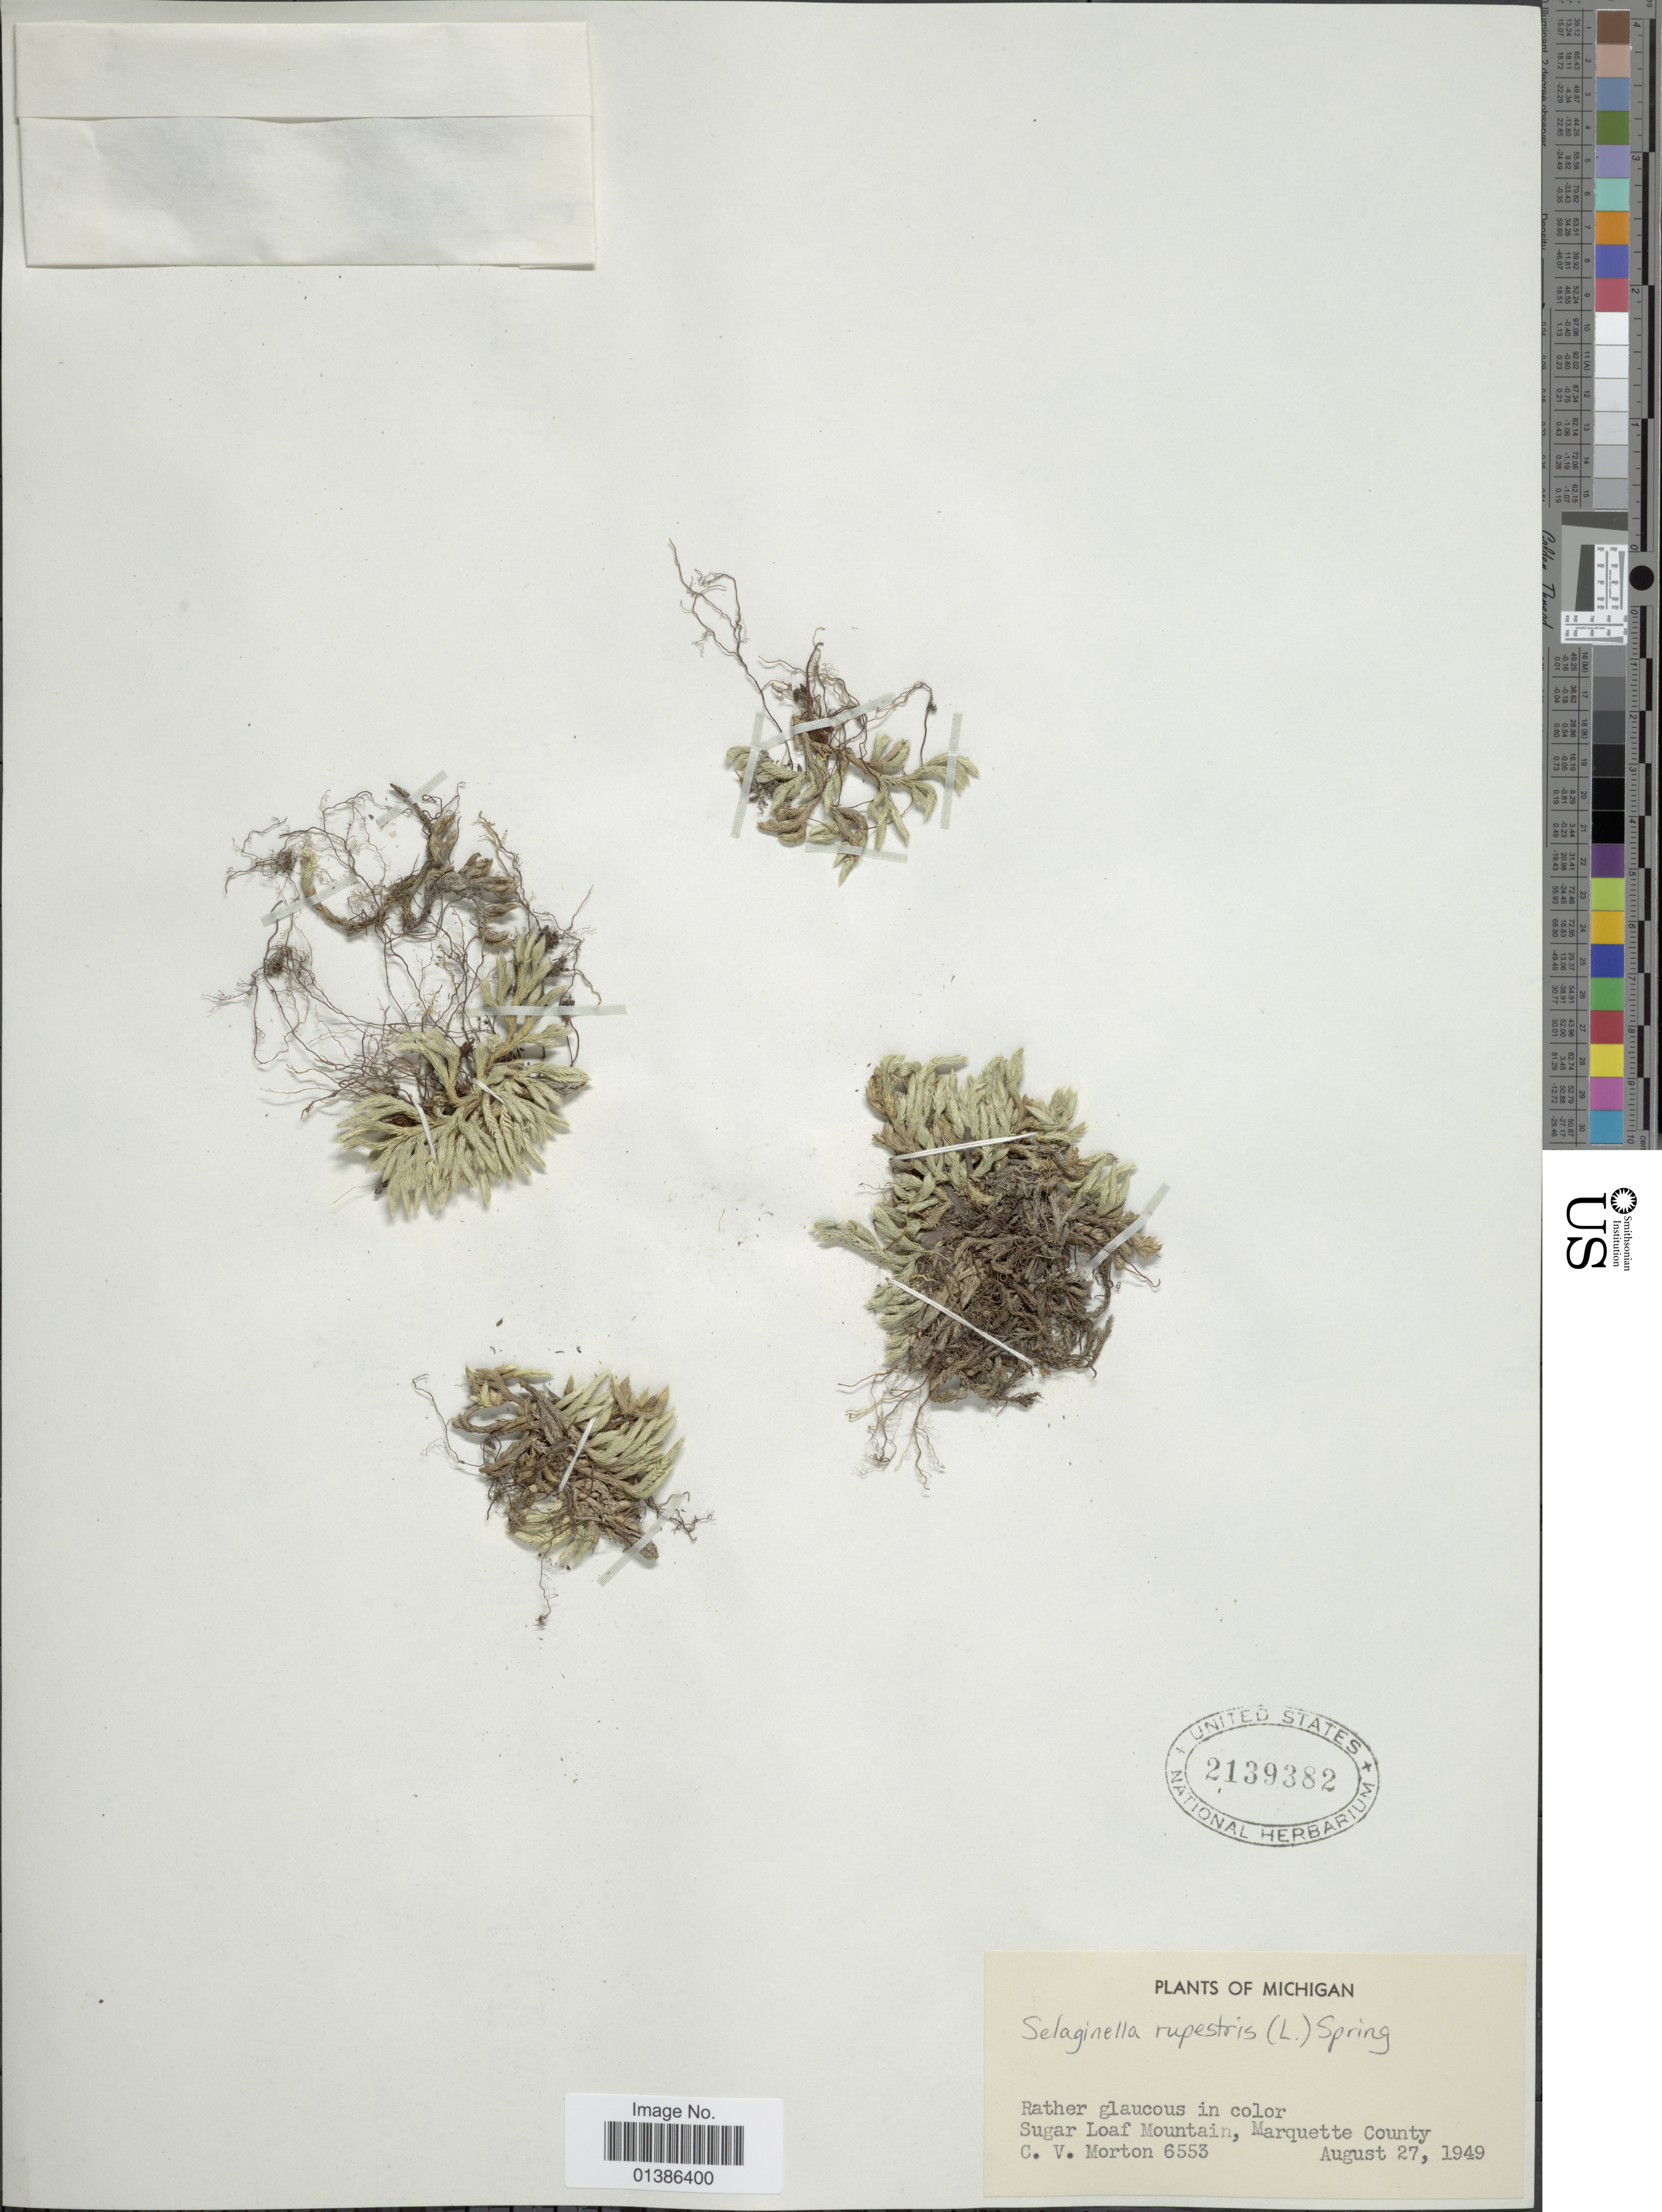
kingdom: Plantae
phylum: Tracheophyta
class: Lycopodiopsida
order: Selaginellales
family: Selaginellaceae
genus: Selaginella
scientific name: Selaginella rupestris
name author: (L.) Spring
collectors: C. V. Morton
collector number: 6553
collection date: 1949-08-27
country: United States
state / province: Michigan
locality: Rather glaucous in color Sugar Loaf Mountain, Marquette County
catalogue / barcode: US 2139382